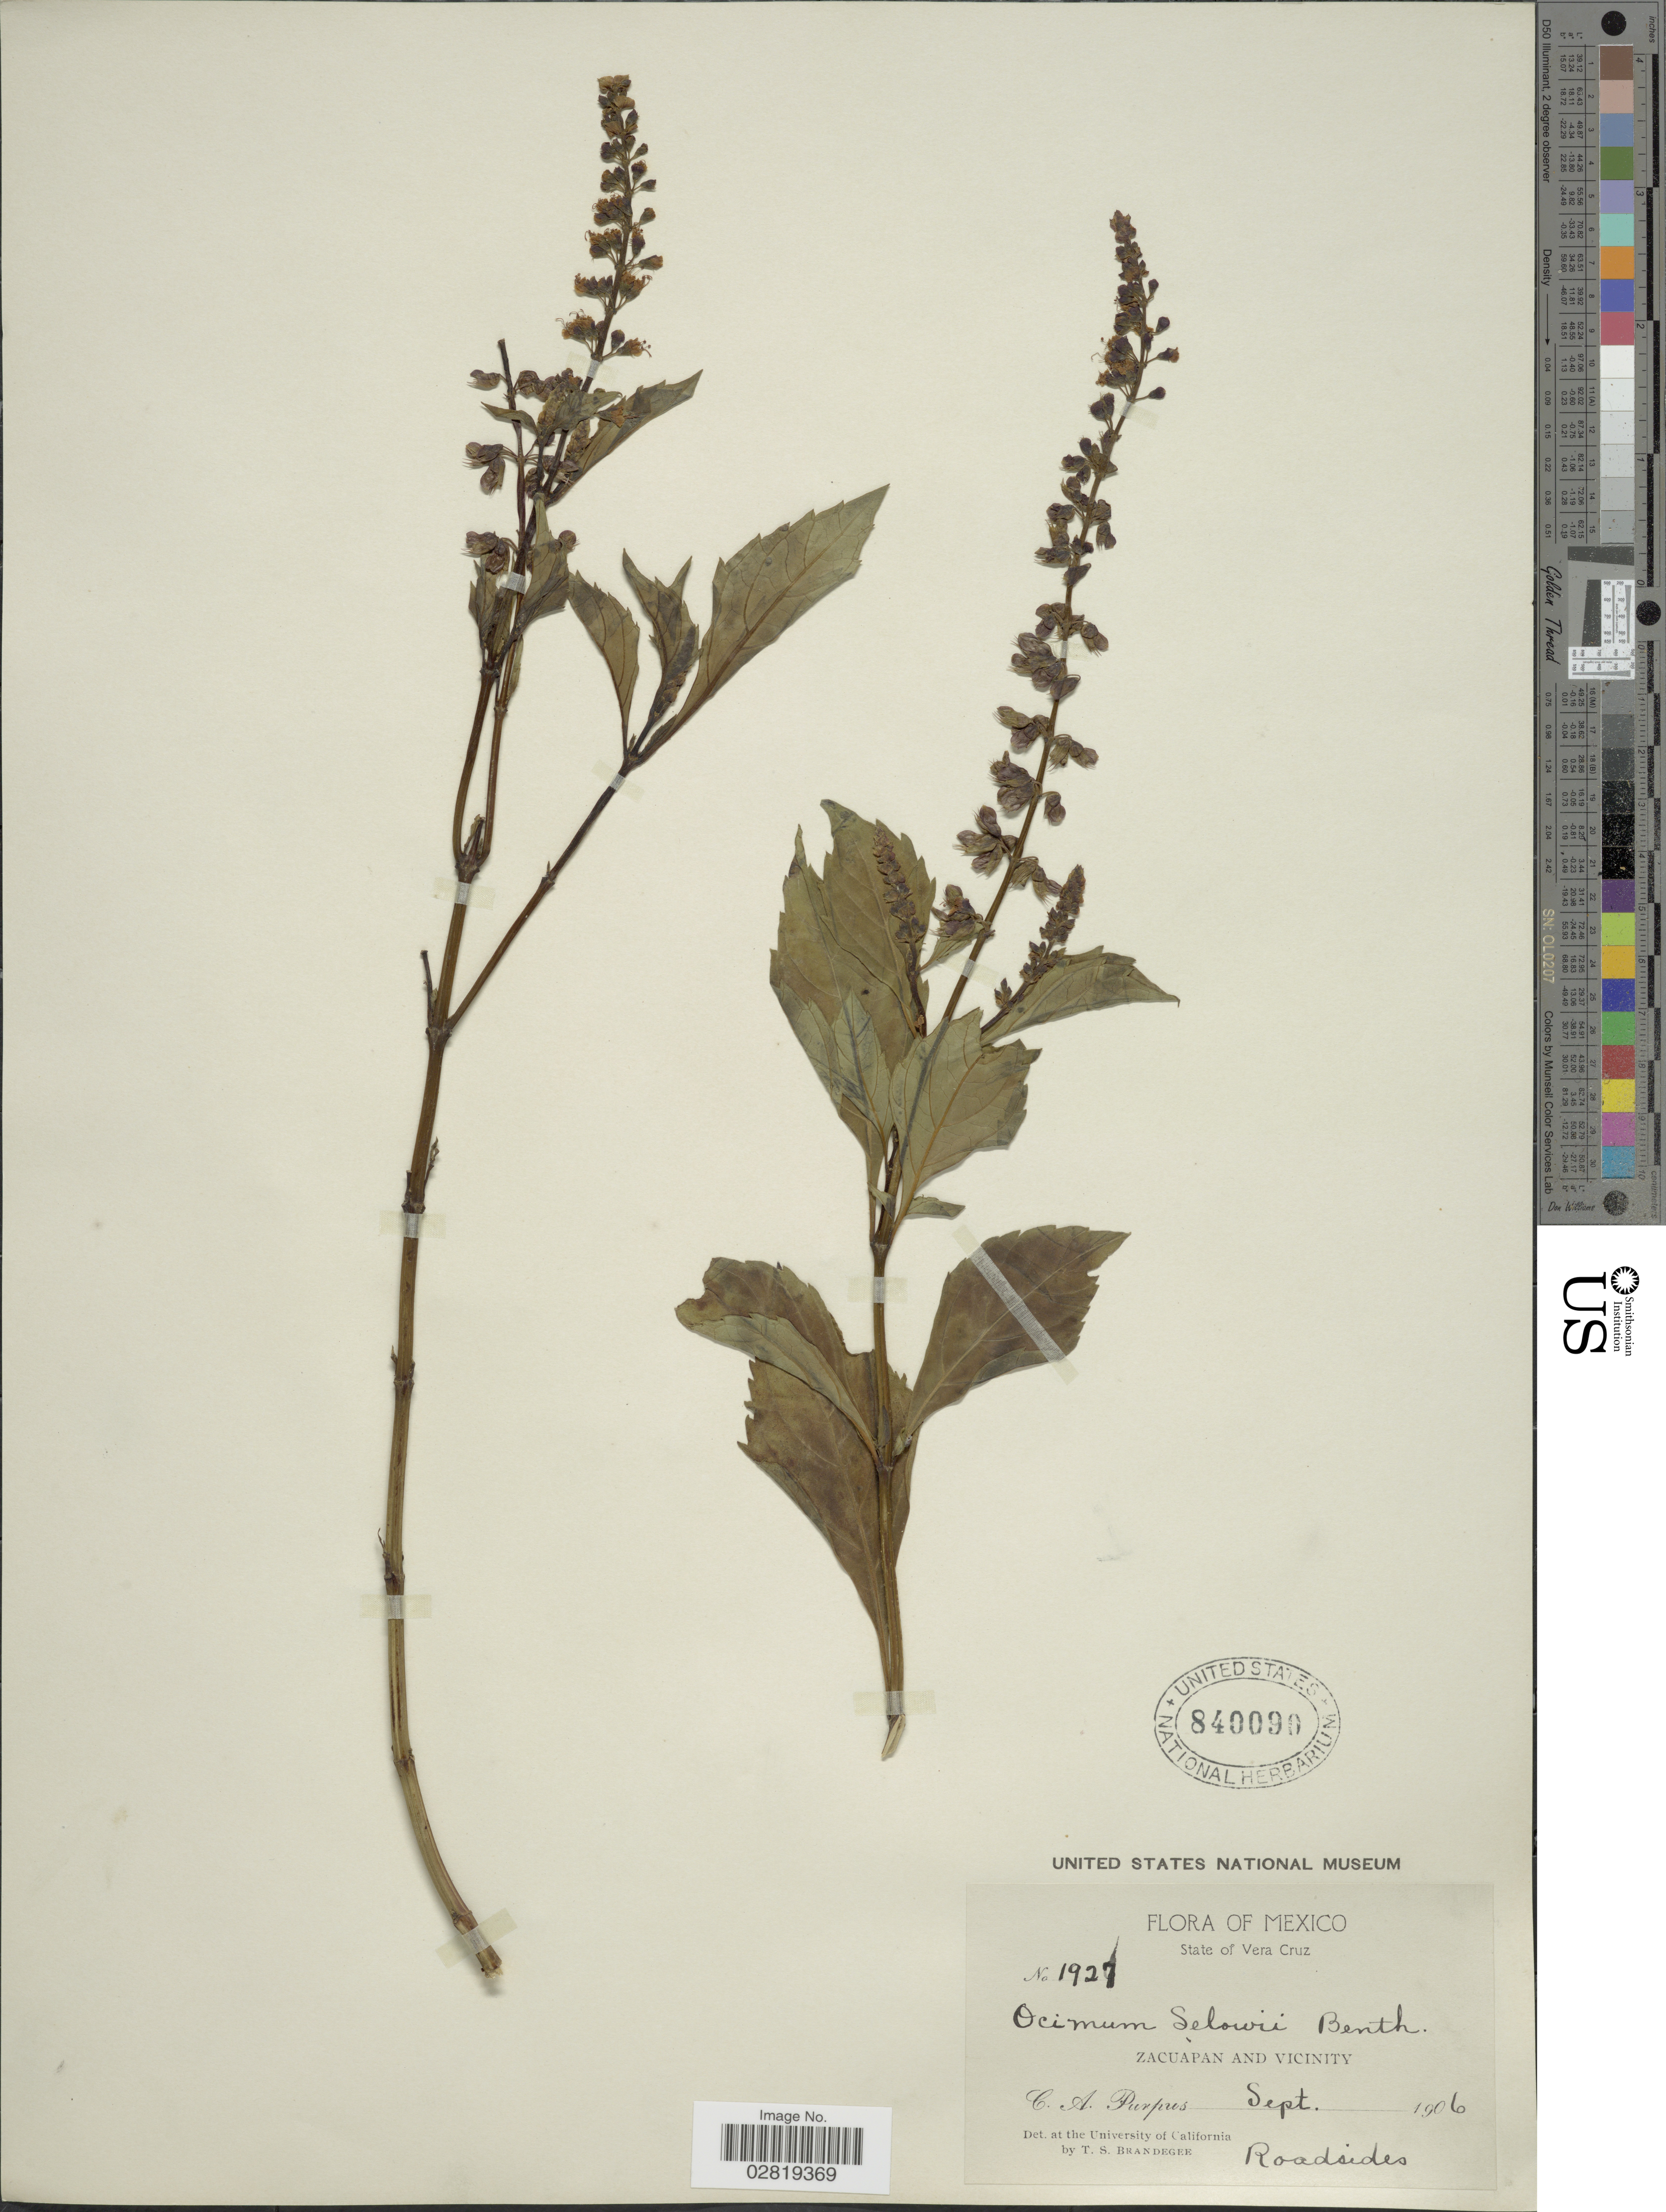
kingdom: Plantae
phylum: Tracheophyta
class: Magnoliopsida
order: Lamiales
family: Lamiaceae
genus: Ocimum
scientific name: Ocimum selloi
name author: Benth.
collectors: T. S. Brandegee (herbarium)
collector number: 1927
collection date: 1906-09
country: Mexico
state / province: Veracruz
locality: State of Vera Cruz, Zacuapan and vicinity.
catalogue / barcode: US 840090